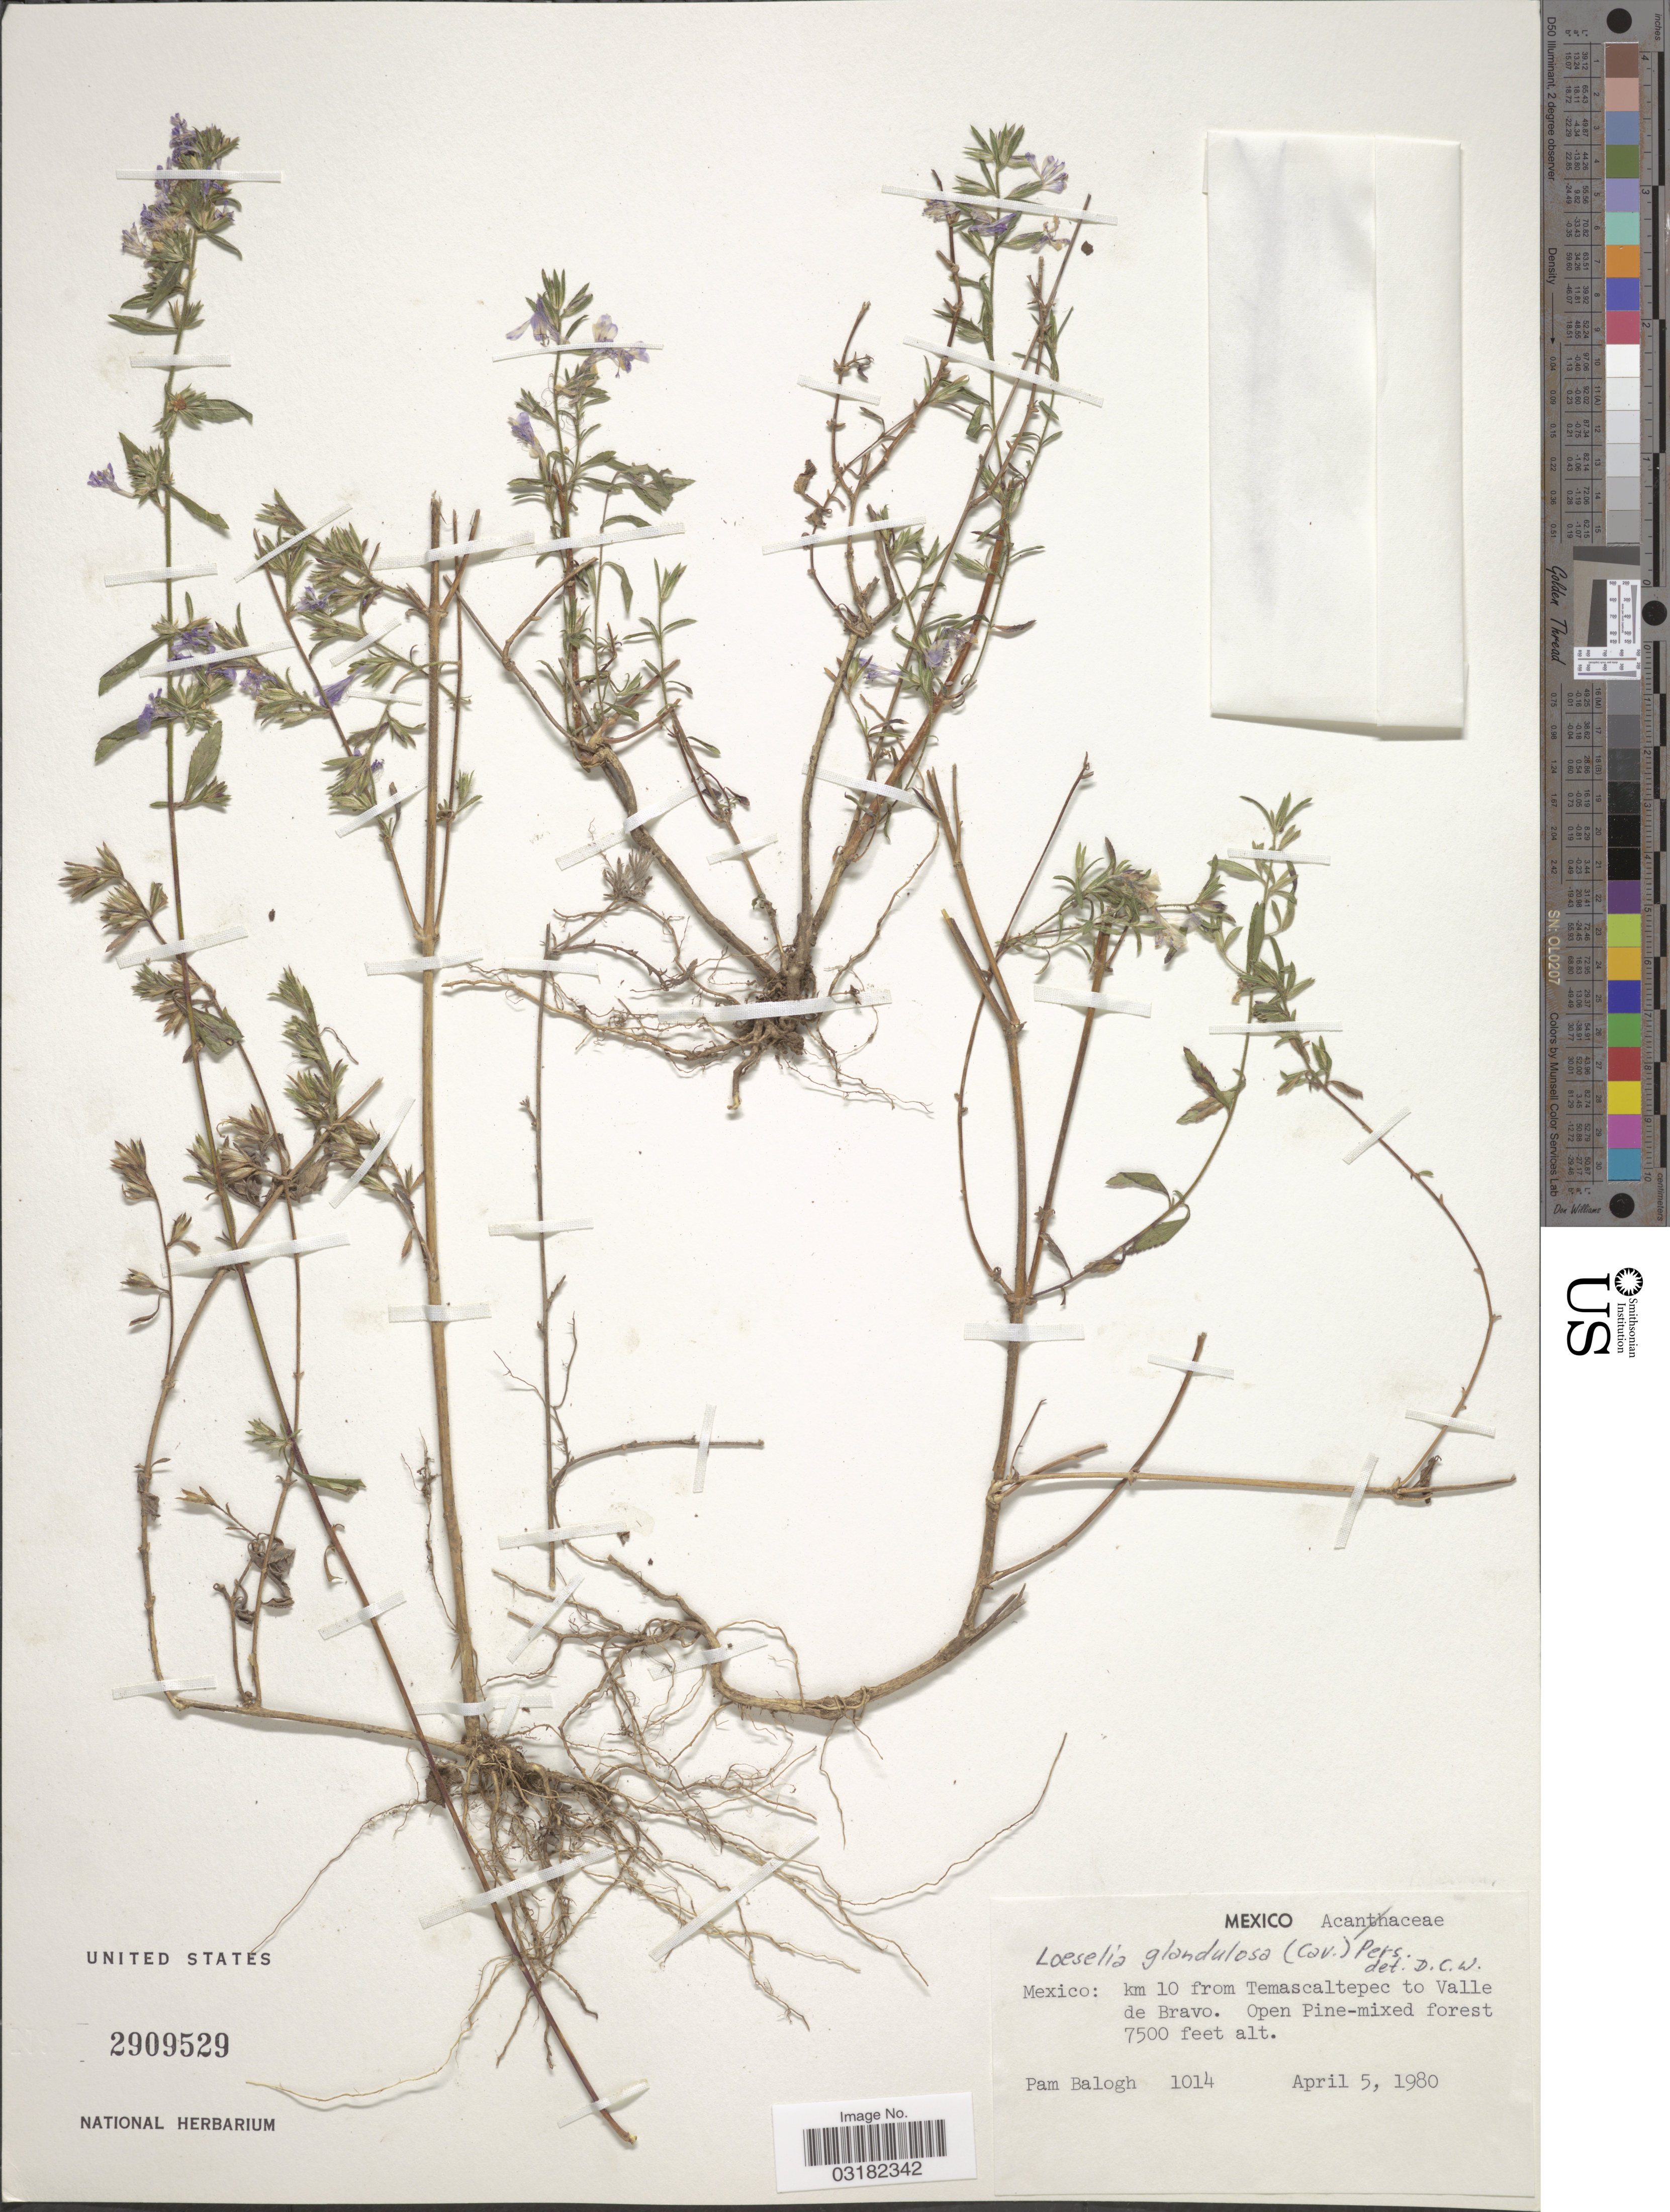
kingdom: Plantae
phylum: Tracheophyta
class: Magnoliopsida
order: Ericales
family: Polemoniaceae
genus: Loeselia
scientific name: Loeselia glandulosa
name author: (Cav.) G. Don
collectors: P. Balogh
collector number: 1014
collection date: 1980-04-05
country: Mexico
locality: Km 10 from Temascaltepec to Valle de Bravo.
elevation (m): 2286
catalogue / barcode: US 2909529